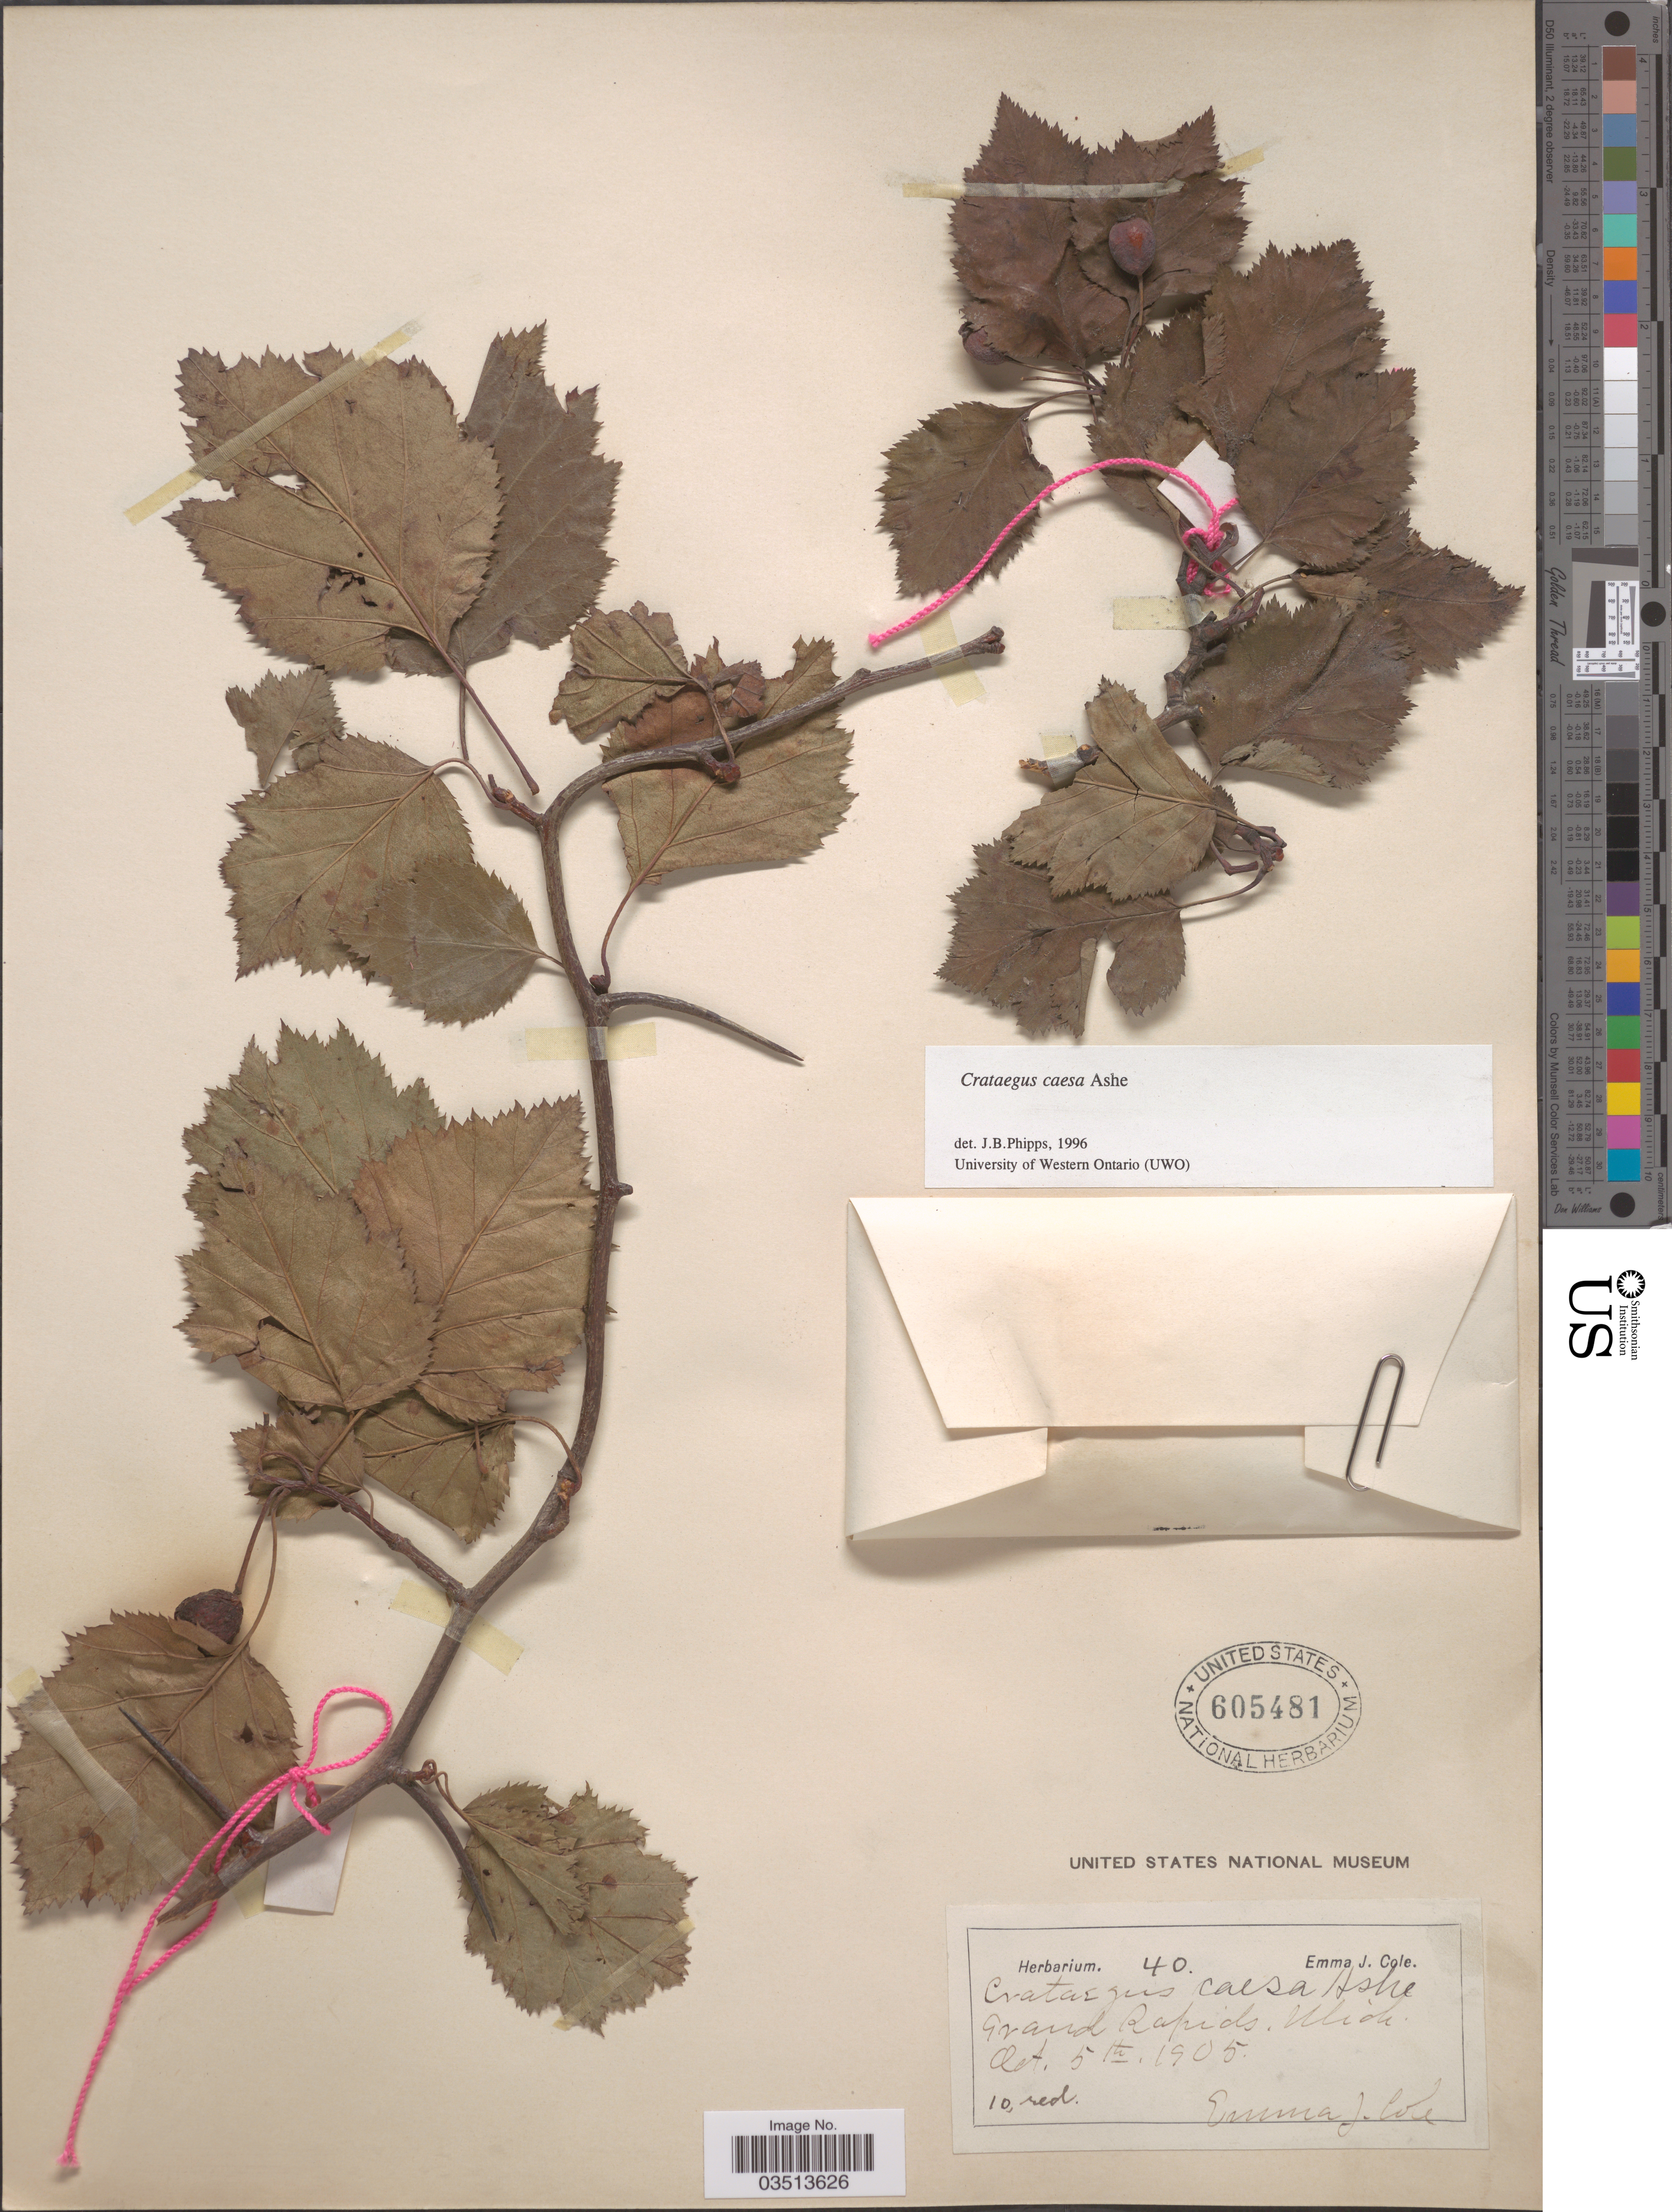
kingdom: Plantae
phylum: Tracheophyta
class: Magnoliopsida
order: Rosales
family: Rosaceae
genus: Crataegus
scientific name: Crataegus caesa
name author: Ashe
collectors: E. Cole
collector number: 40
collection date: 1905-10-05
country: United States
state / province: Michigan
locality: Grand Rapids.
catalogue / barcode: US 605481